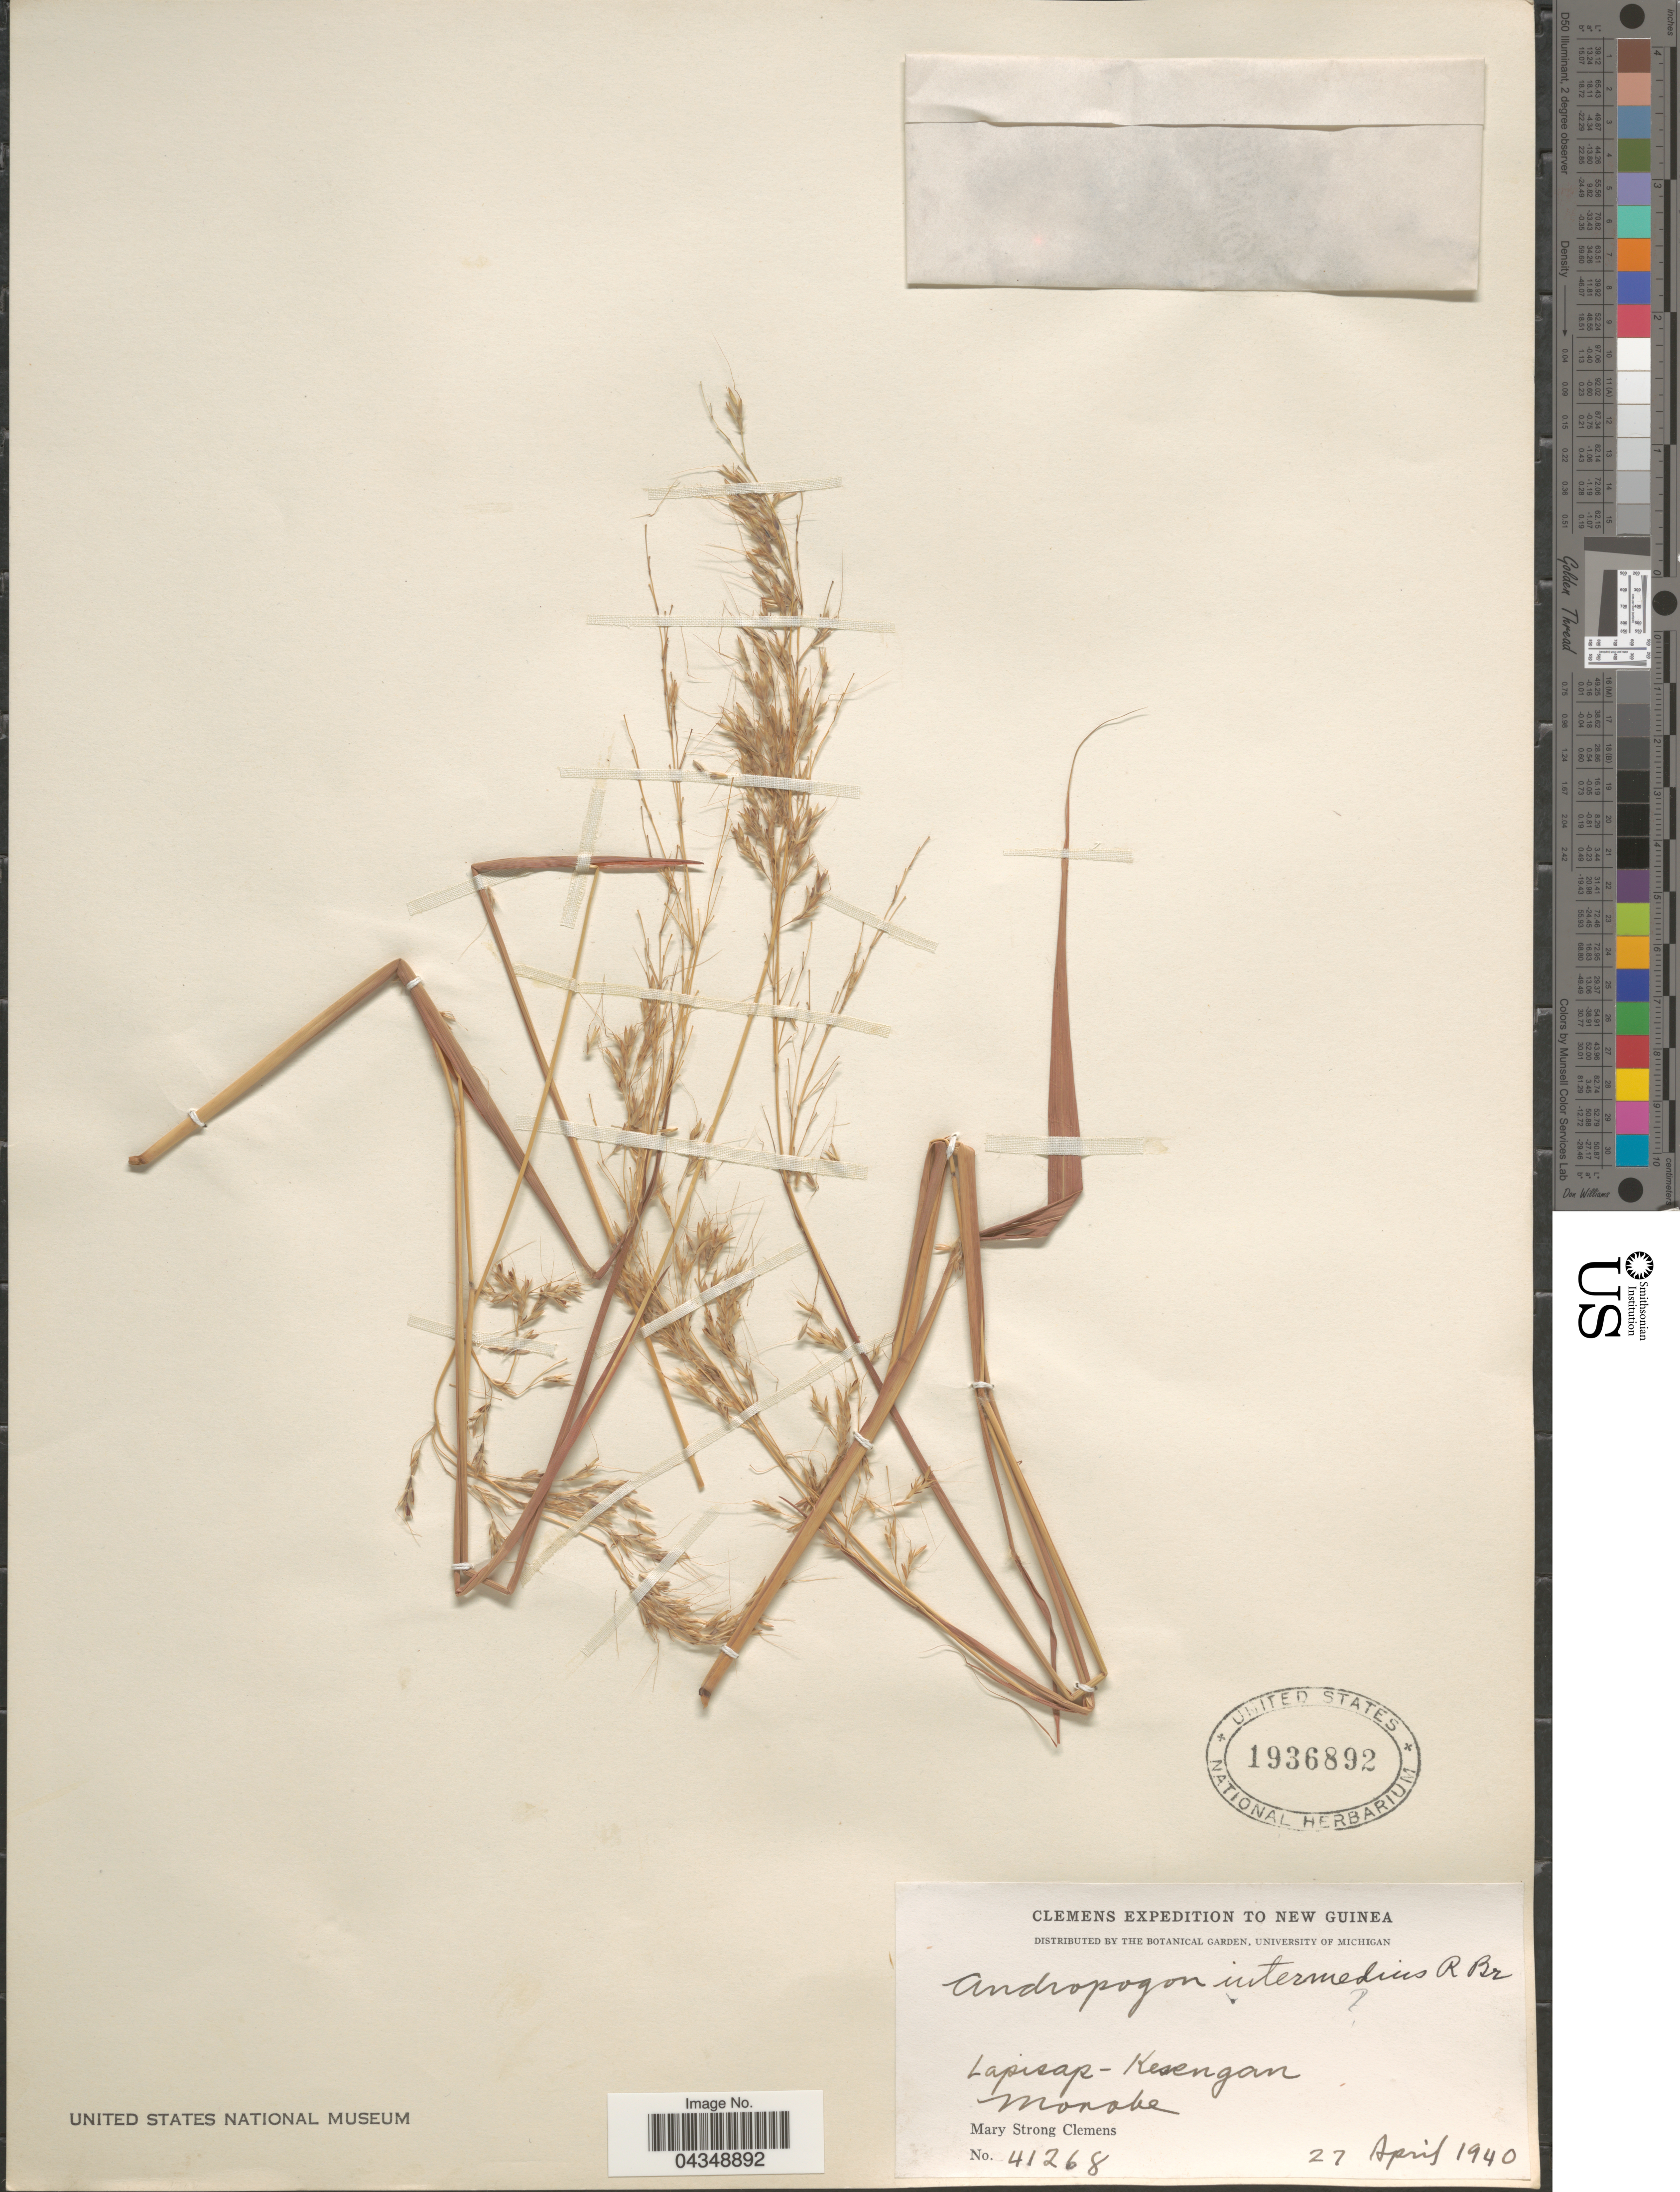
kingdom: Plantae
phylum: Tracheophyta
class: Liliopsida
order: Poales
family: Poaceae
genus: Bothriochloa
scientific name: Bothriochloa bladhii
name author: (Retz.) S.T. Blake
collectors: M. S. Clemens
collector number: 41268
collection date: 1940-04-27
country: Papua New Guinea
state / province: Morobe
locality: Clemens Expedition to New Guinea. Lapisap - Kesengan. Morobe.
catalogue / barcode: US 1936892